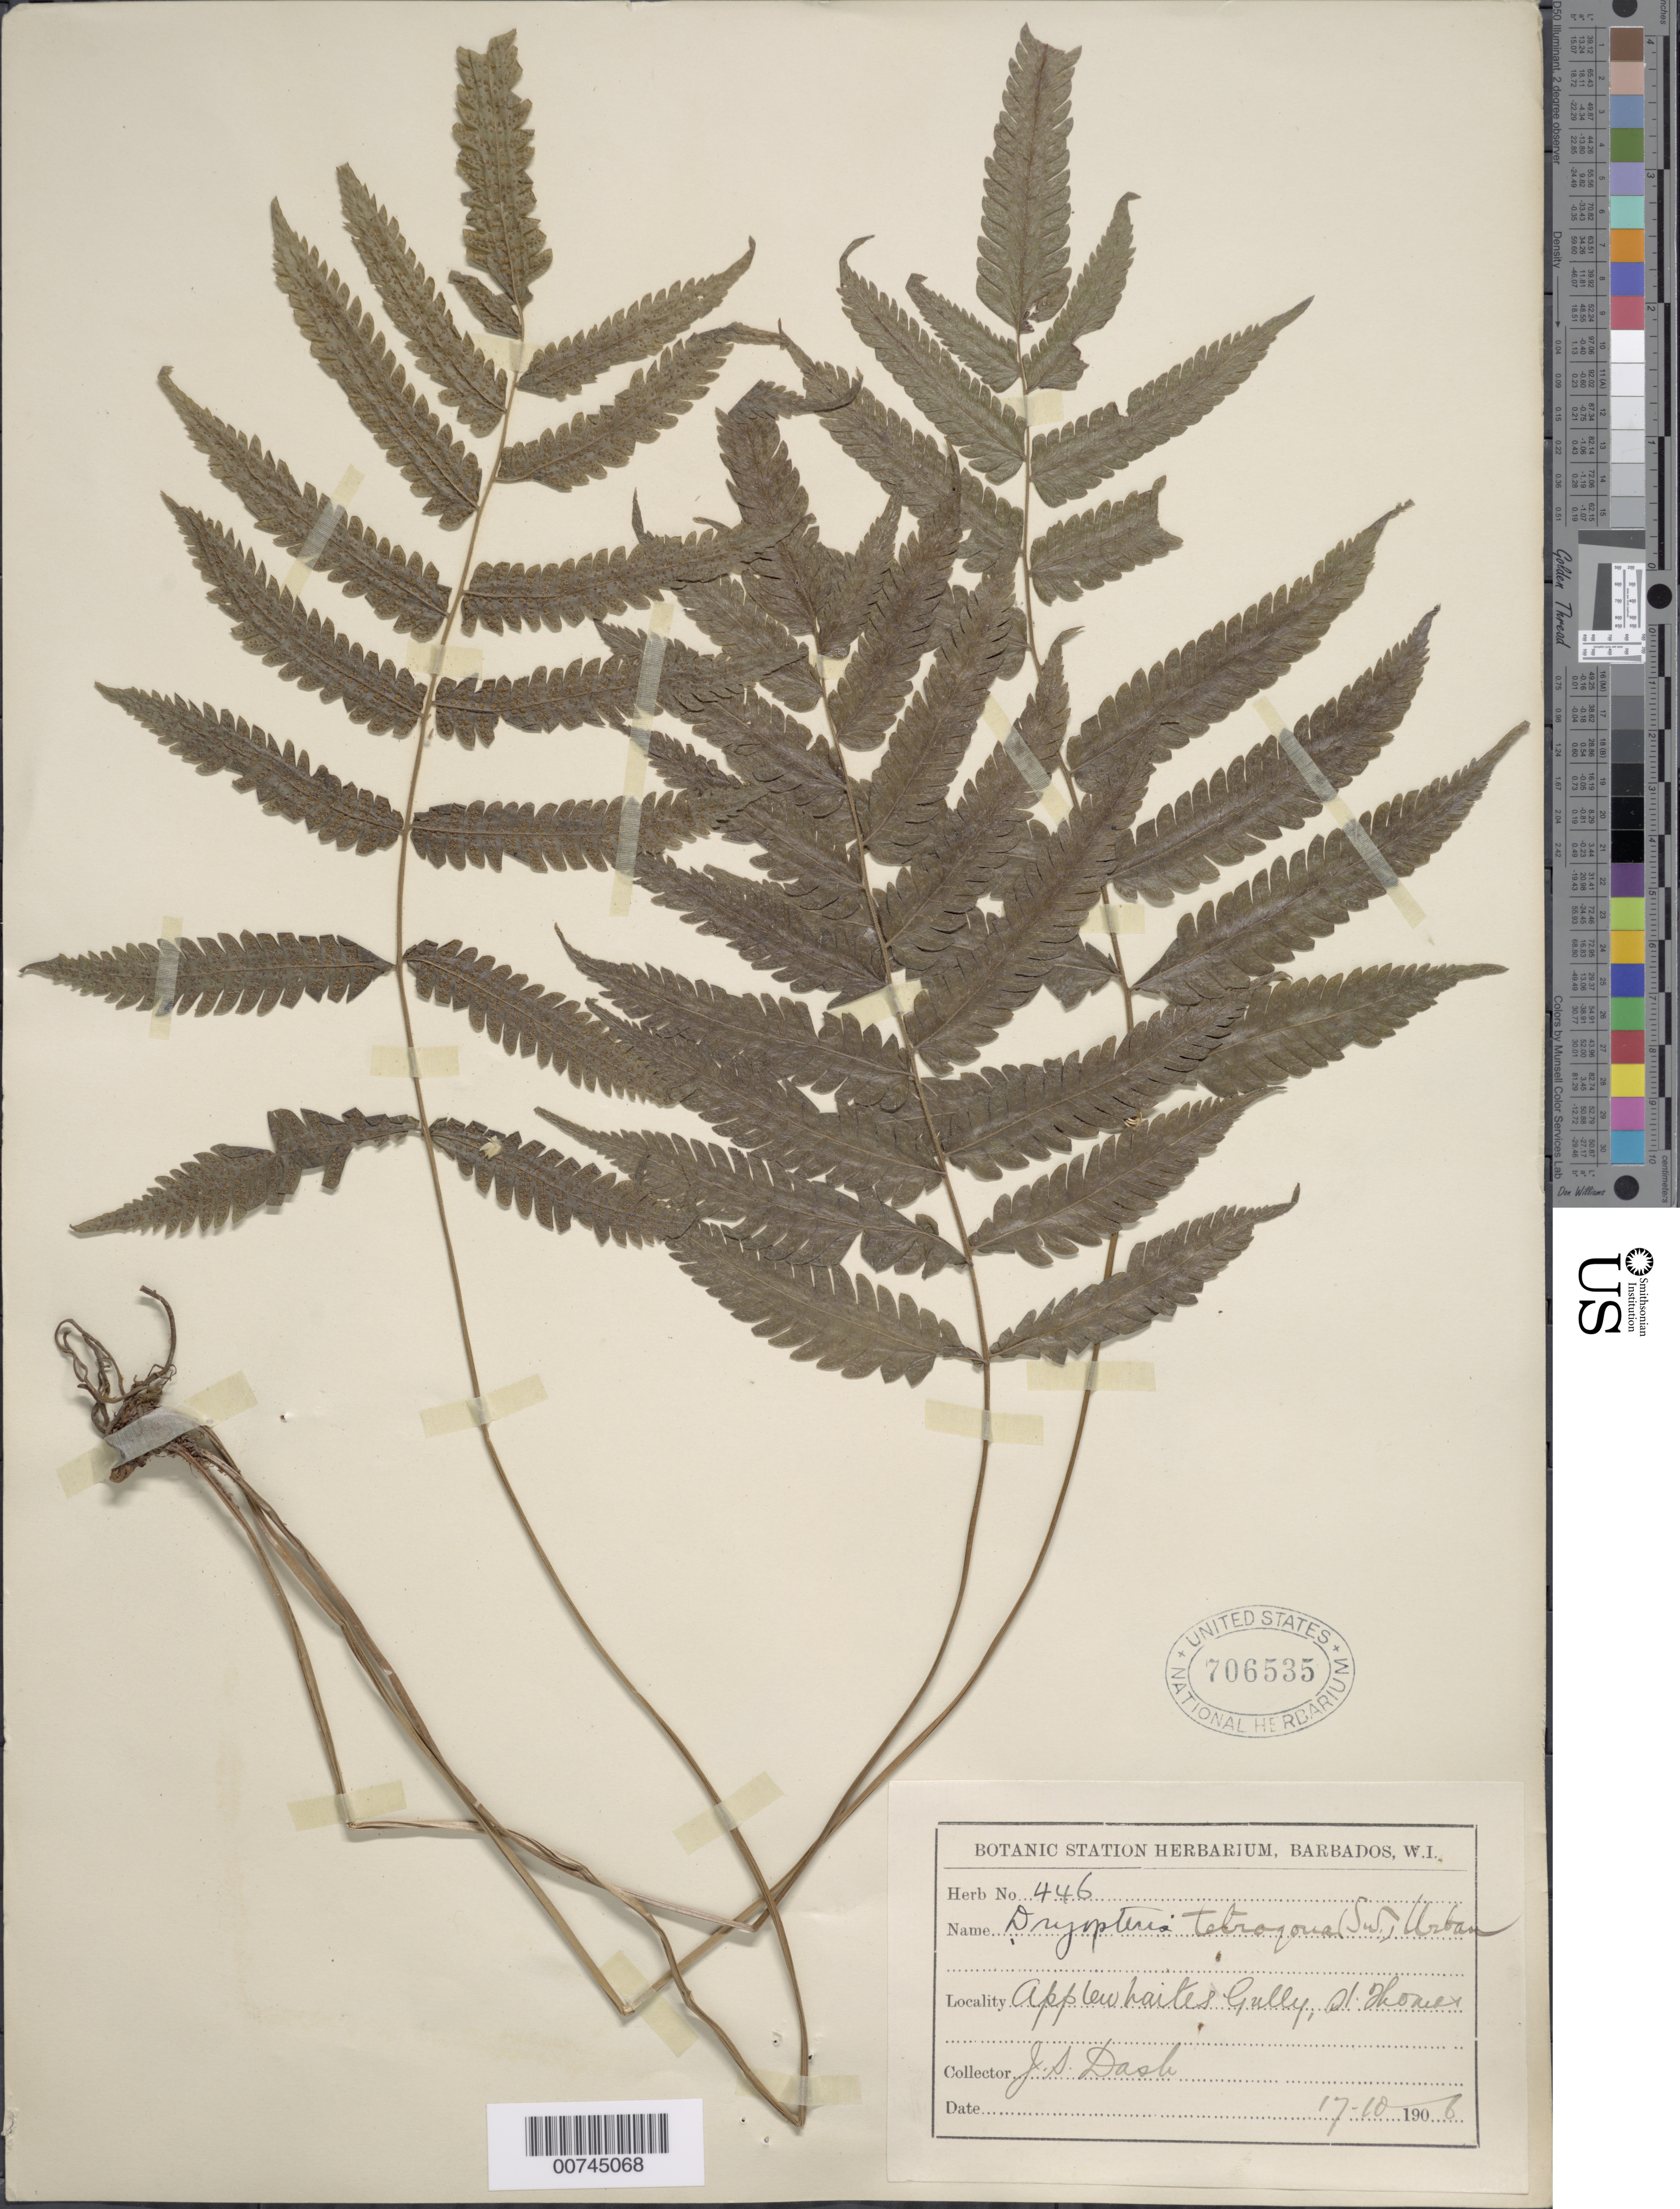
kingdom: Plantae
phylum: Tracheophyta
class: Polypodiopsida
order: Polypodiales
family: Thelypteridaceae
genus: Goniopteris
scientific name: Goniopteris tetragona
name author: (C. Presl) Sw.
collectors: J. Dash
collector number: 446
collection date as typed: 17 Oct 1906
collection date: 1906-10-17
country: U.S. Virgin Islands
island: St. Thomas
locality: Appleuhaites Gully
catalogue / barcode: US 706535